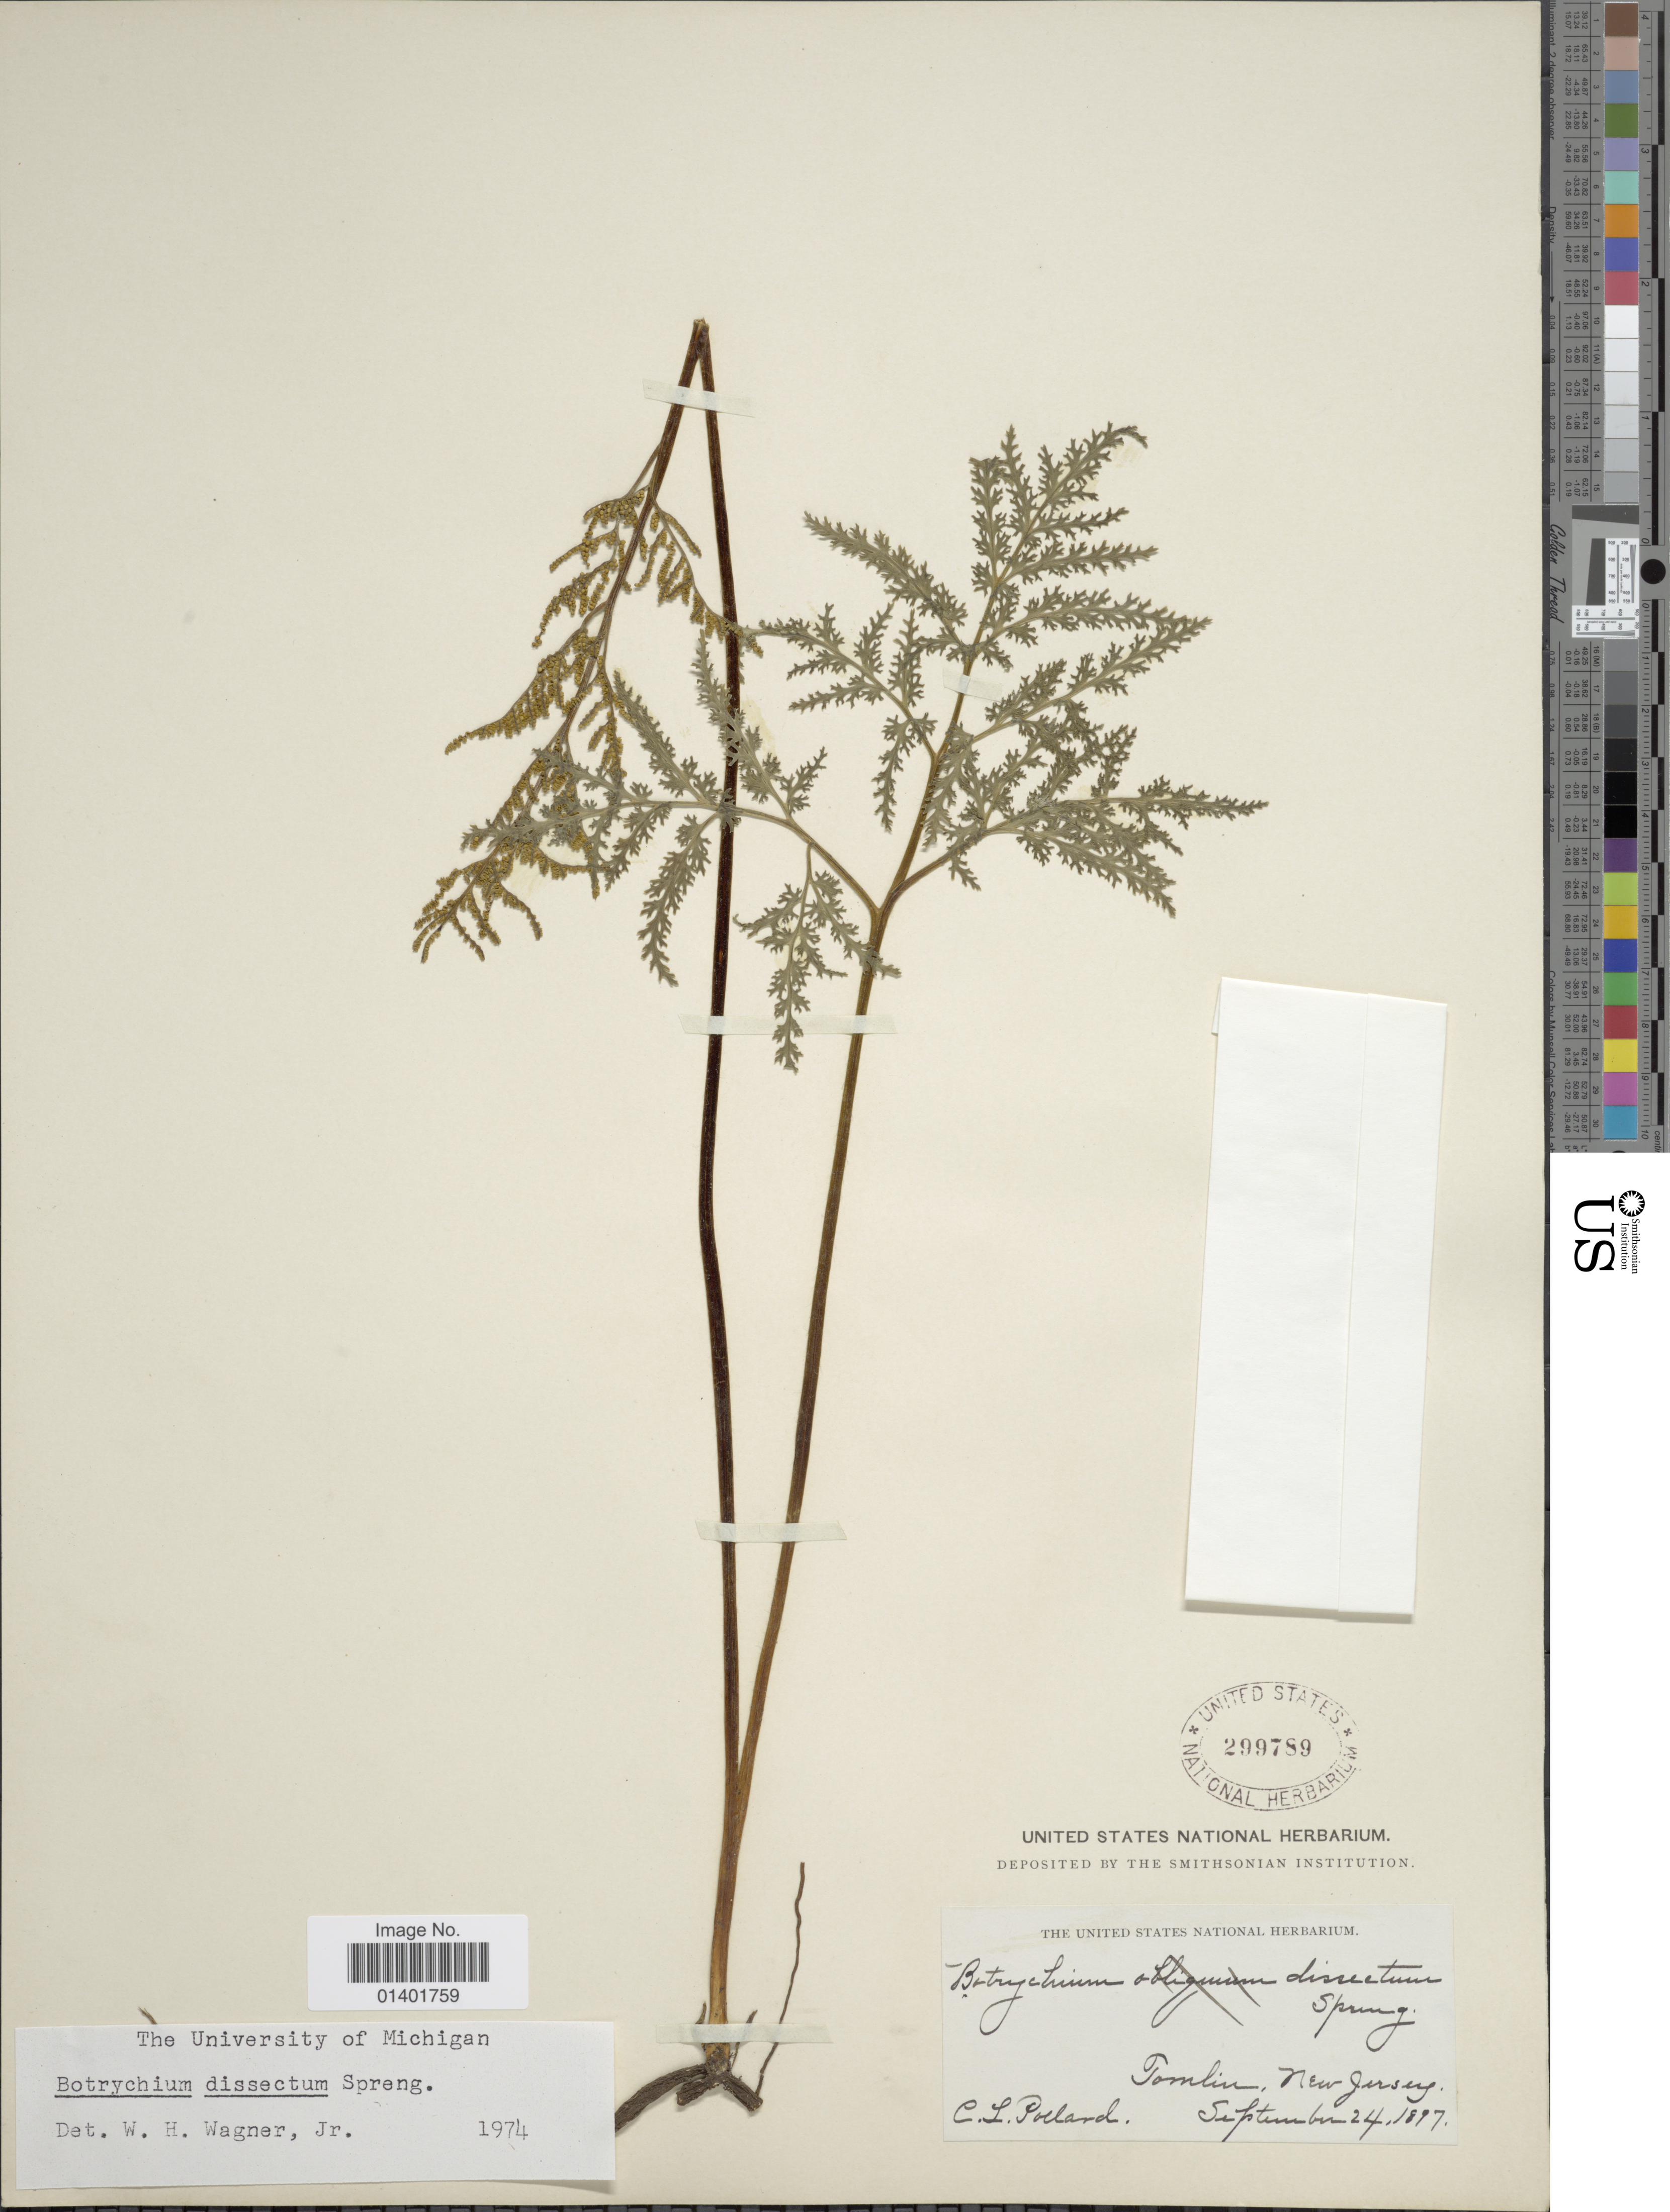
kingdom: Plantae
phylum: Tracheophyta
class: Polypodiopsida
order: Ophioglossales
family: Ophioglossaceae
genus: Botrychium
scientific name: Botrychium dissectum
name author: Spreng.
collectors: C. L. Pollard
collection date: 1897-09-24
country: United States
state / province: New Jersey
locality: Tomlin.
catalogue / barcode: US 299789